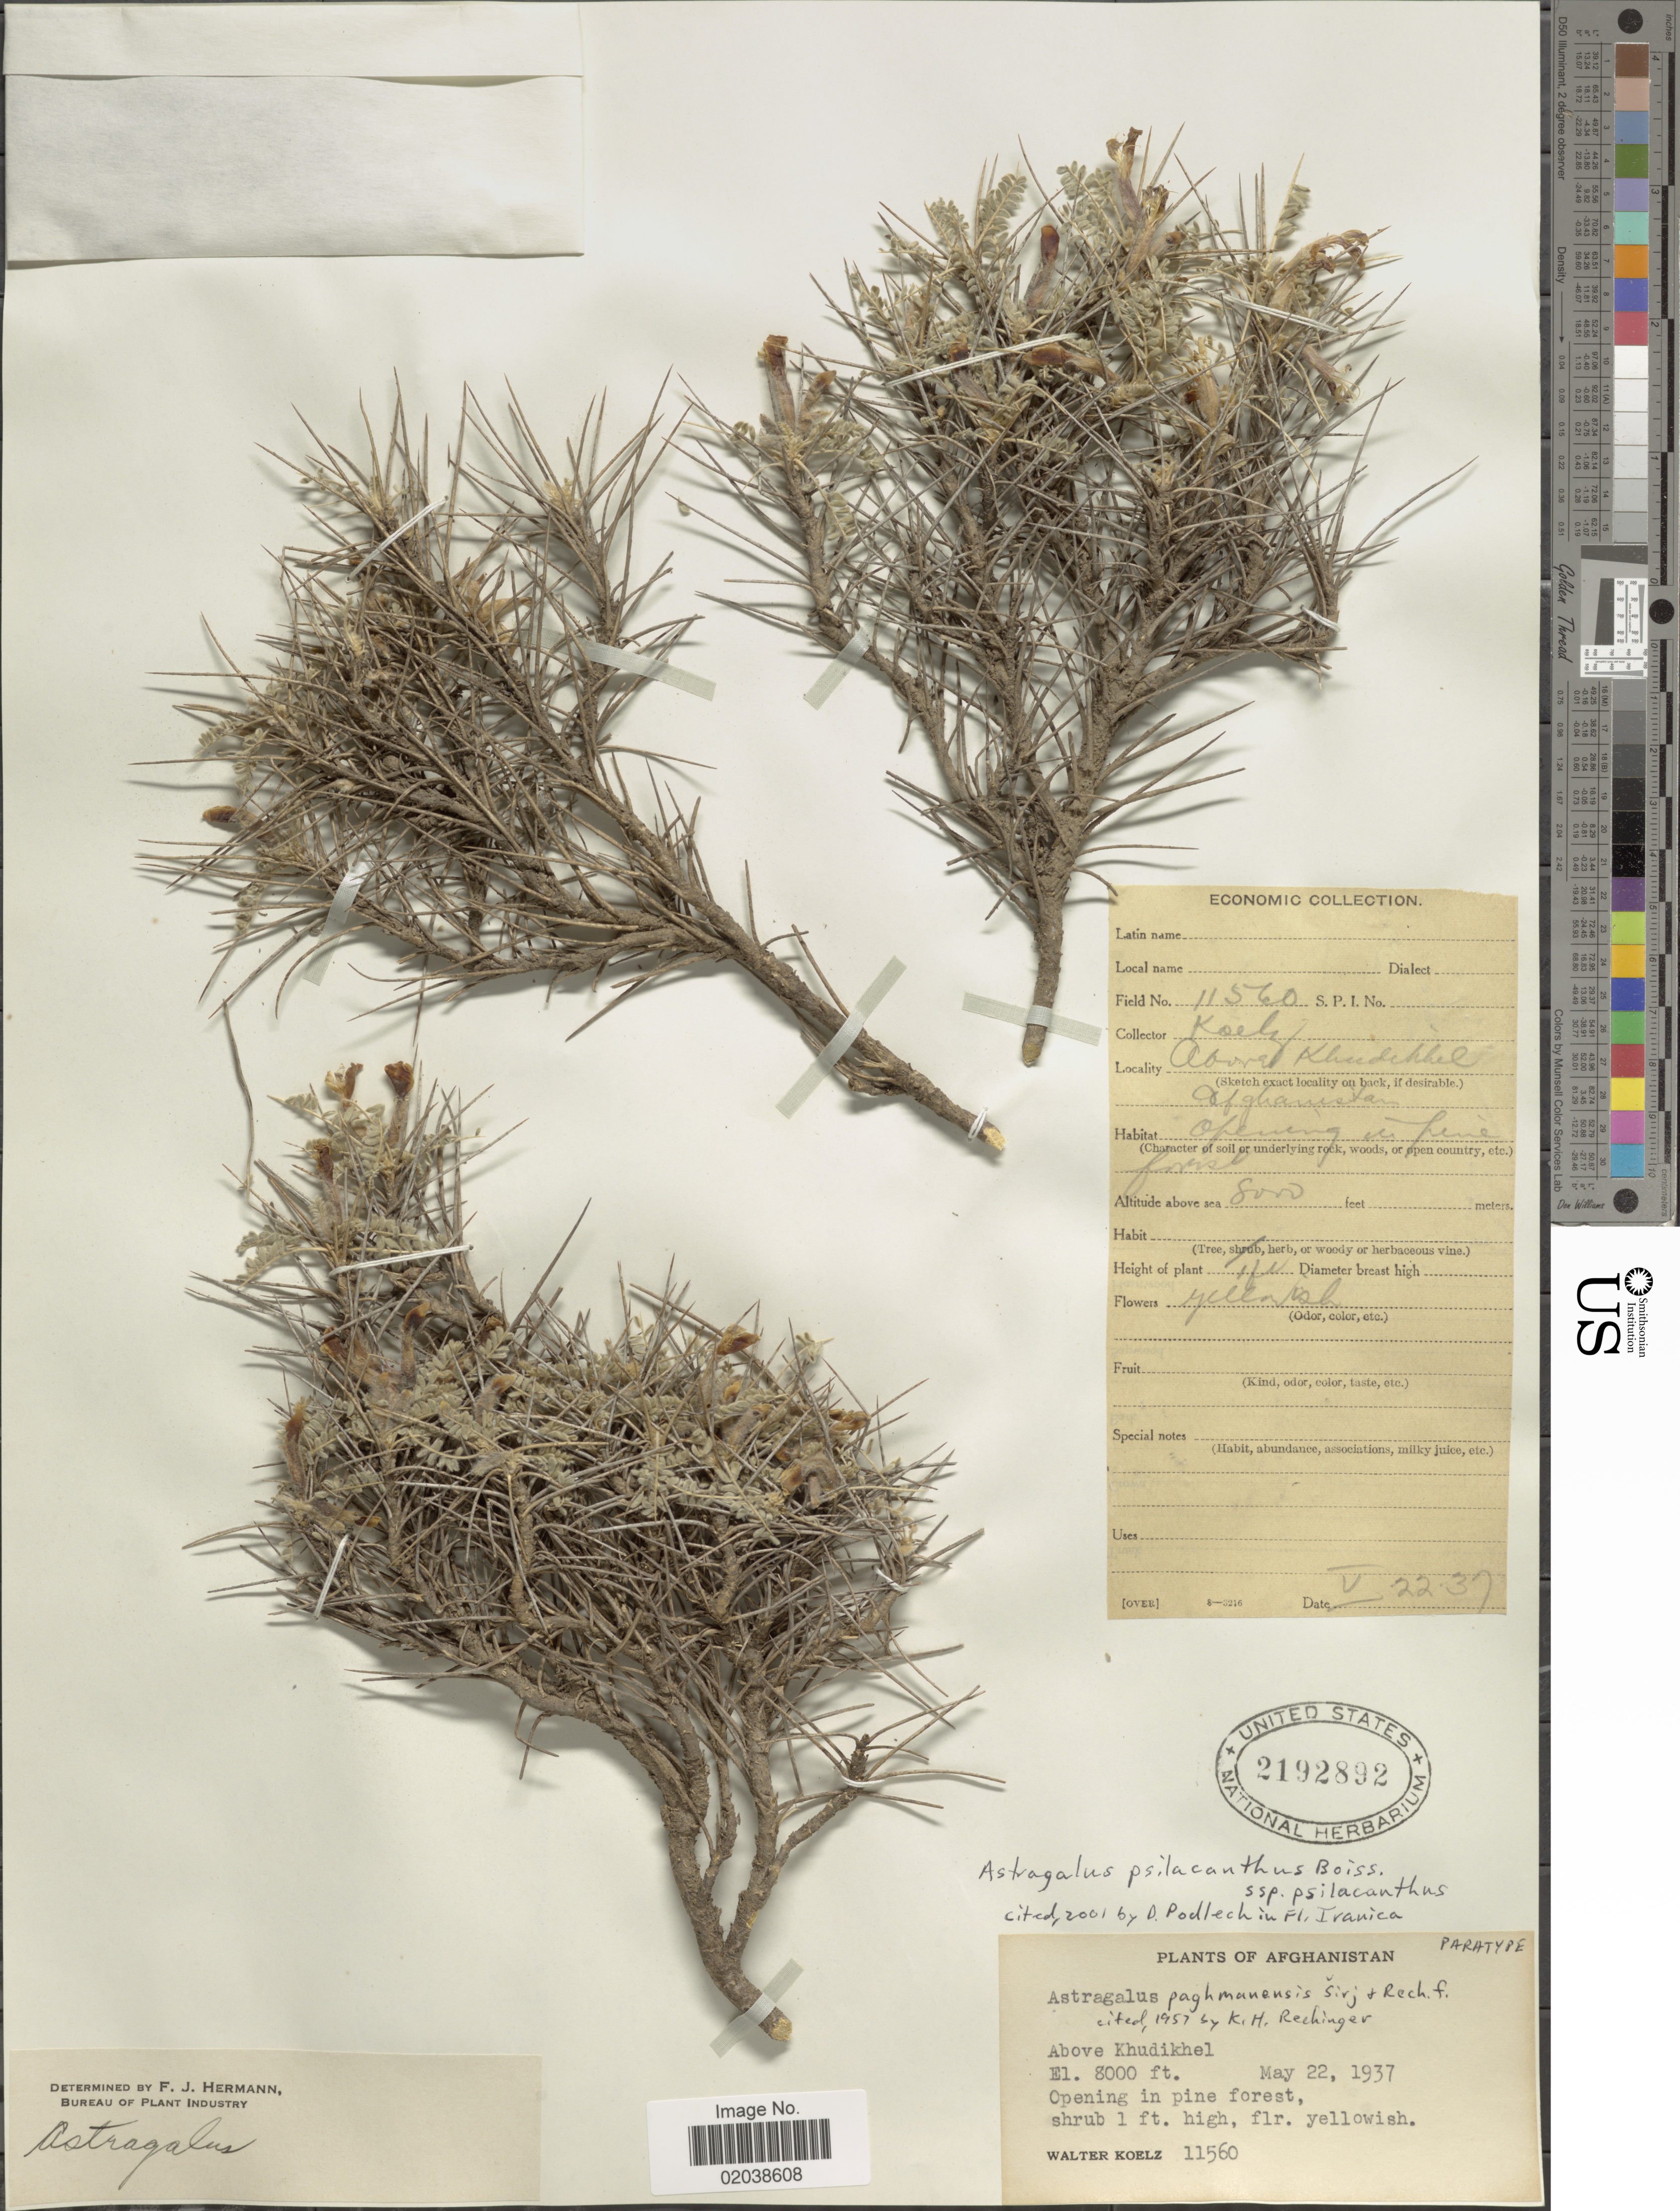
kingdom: Plantae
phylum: Tracheophyta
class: Magnoliopsida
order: Fabales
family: Fabaceae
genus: Astragalus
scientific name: Astragalus psilacanthus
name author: Boiss.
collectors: W. N. Koelz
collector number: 11560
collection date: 1937-05-22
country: Afghanistan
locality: Above Khundikhel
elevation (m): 2438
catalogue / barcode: US 2192892